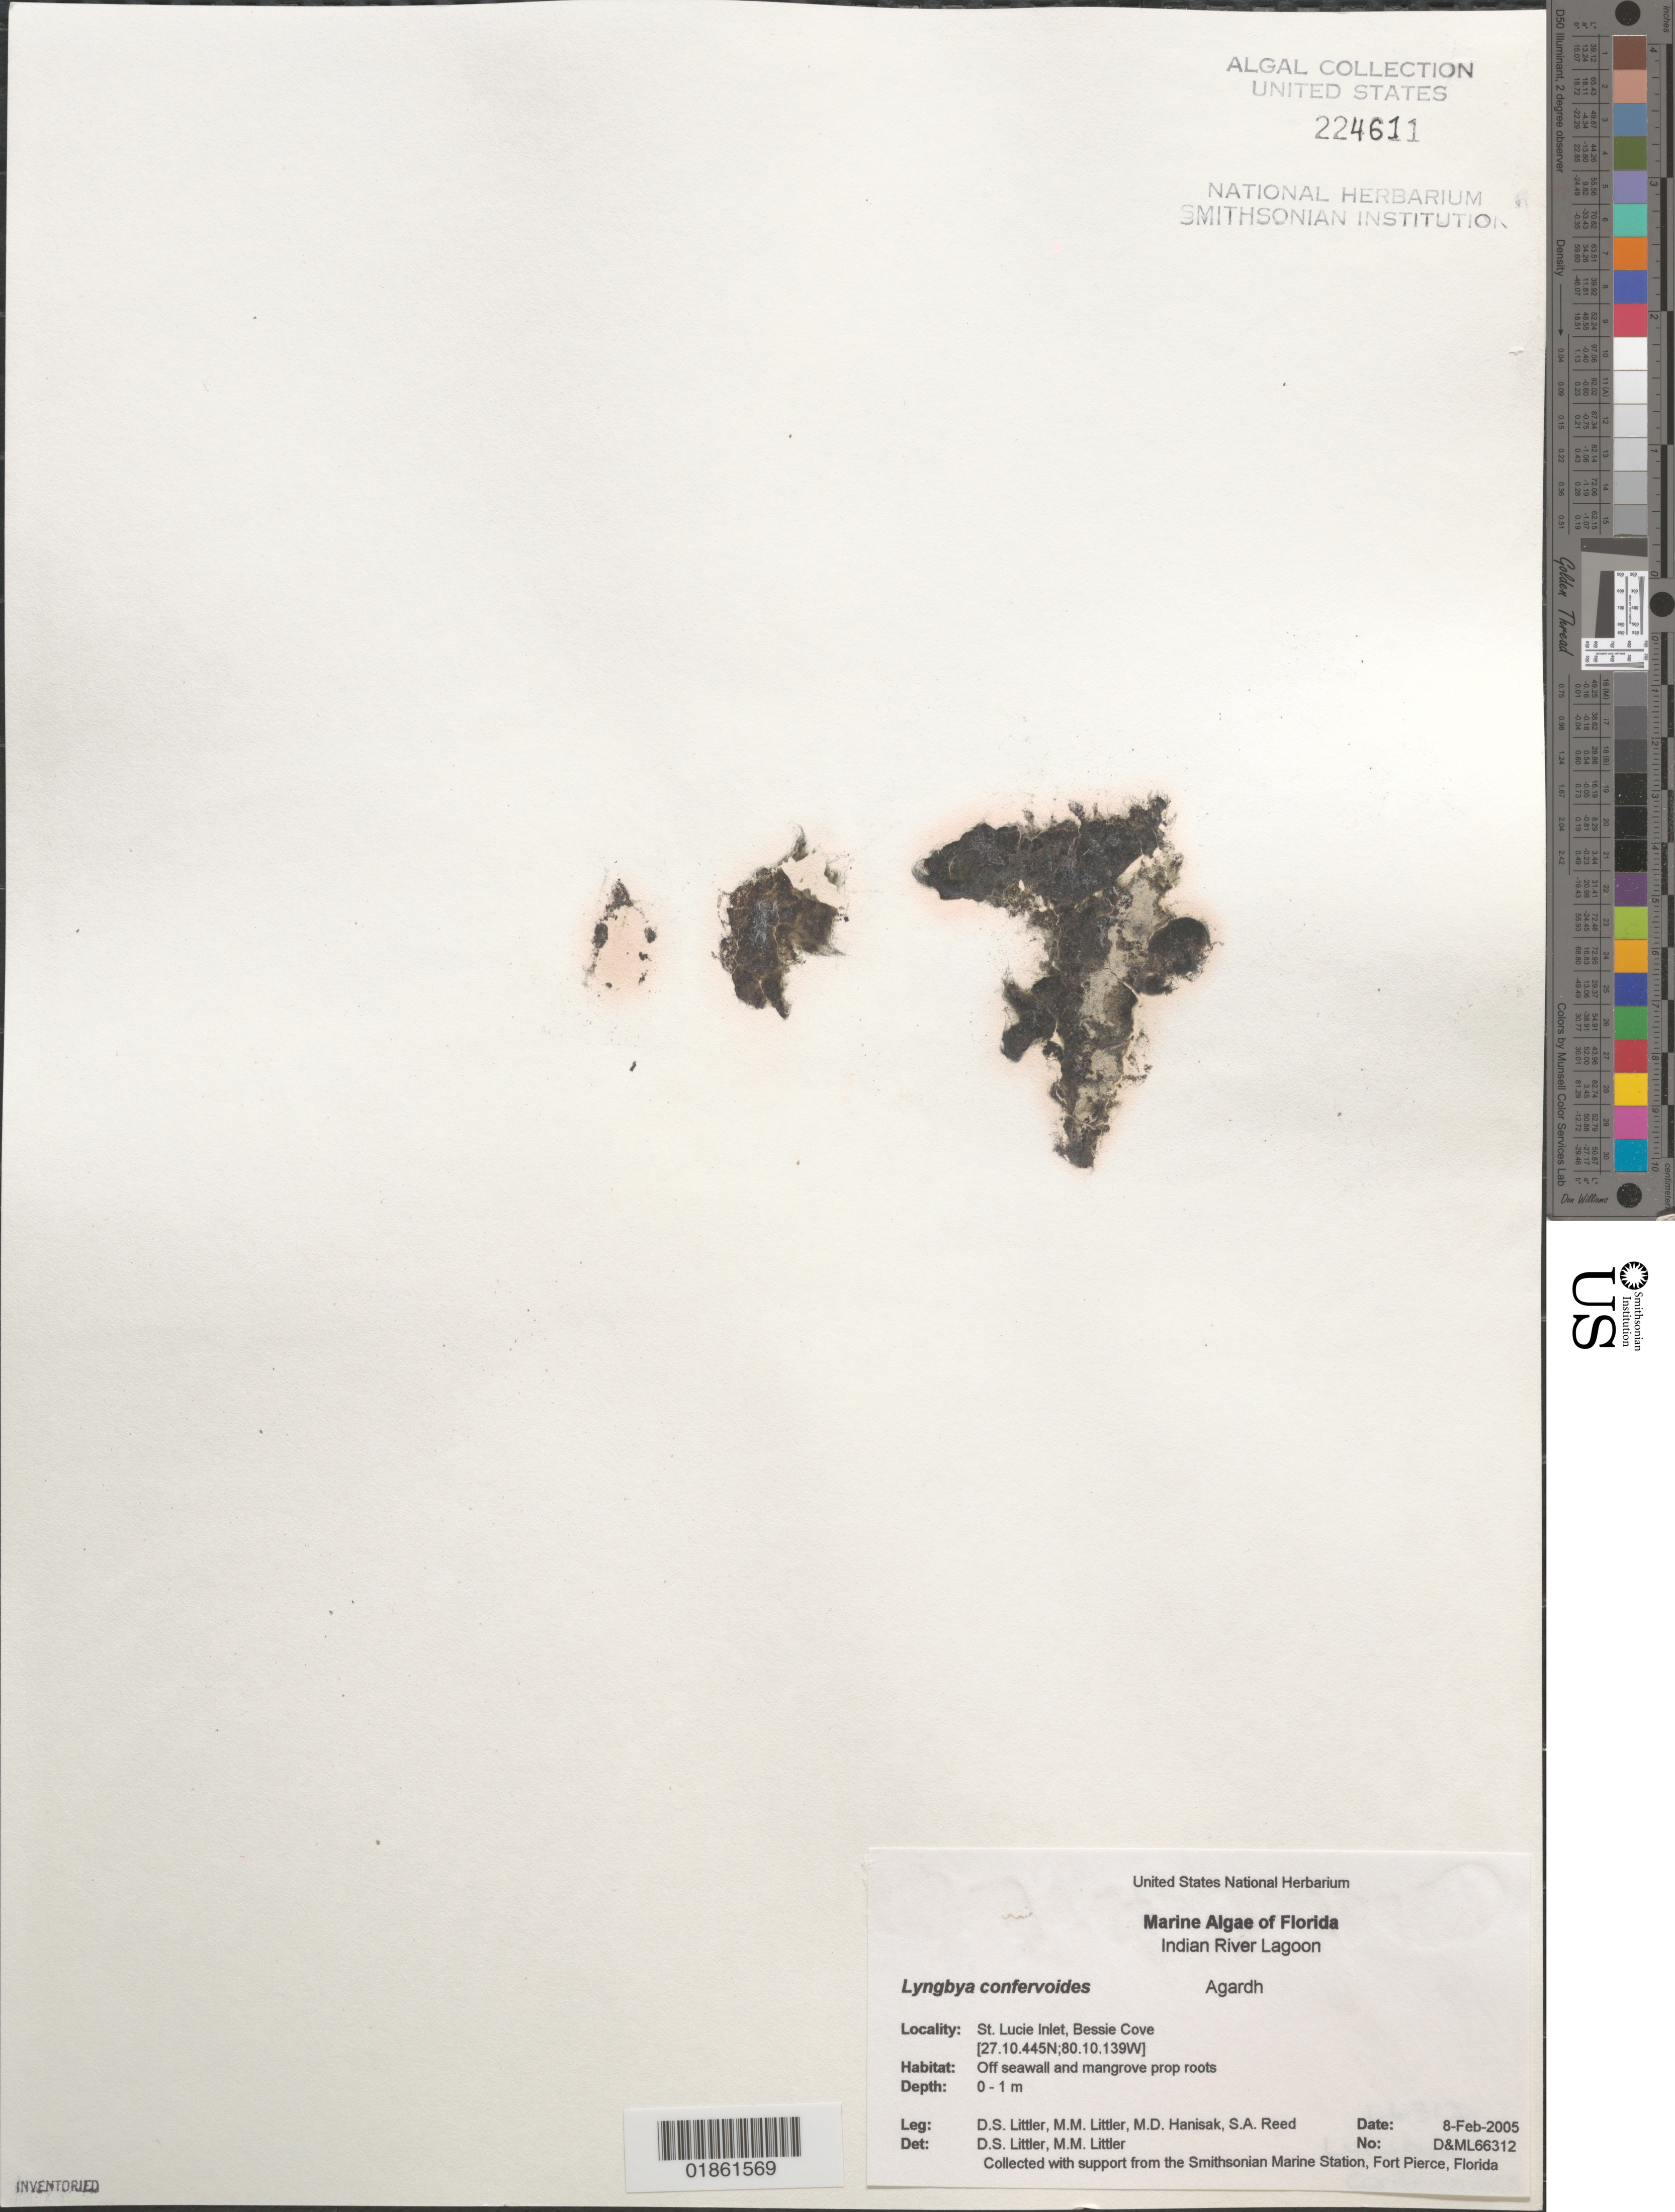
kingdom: Bacteria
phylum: Cyanobacteria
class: Cyanobacteriia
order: Cyanobacteriales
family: Microcoleaceae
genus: Lyngbya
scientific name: Lyngbya confervoides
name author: C. Agardh ex Gomont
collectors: D. S. Littler, M. Hanisak & S. Reed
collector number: D&ML66312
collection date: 2005-02-08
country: United States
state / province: Florida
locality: Indian River Lagoon. St. Lucie Inlet, Bessie Cove.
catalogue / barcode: US 224611